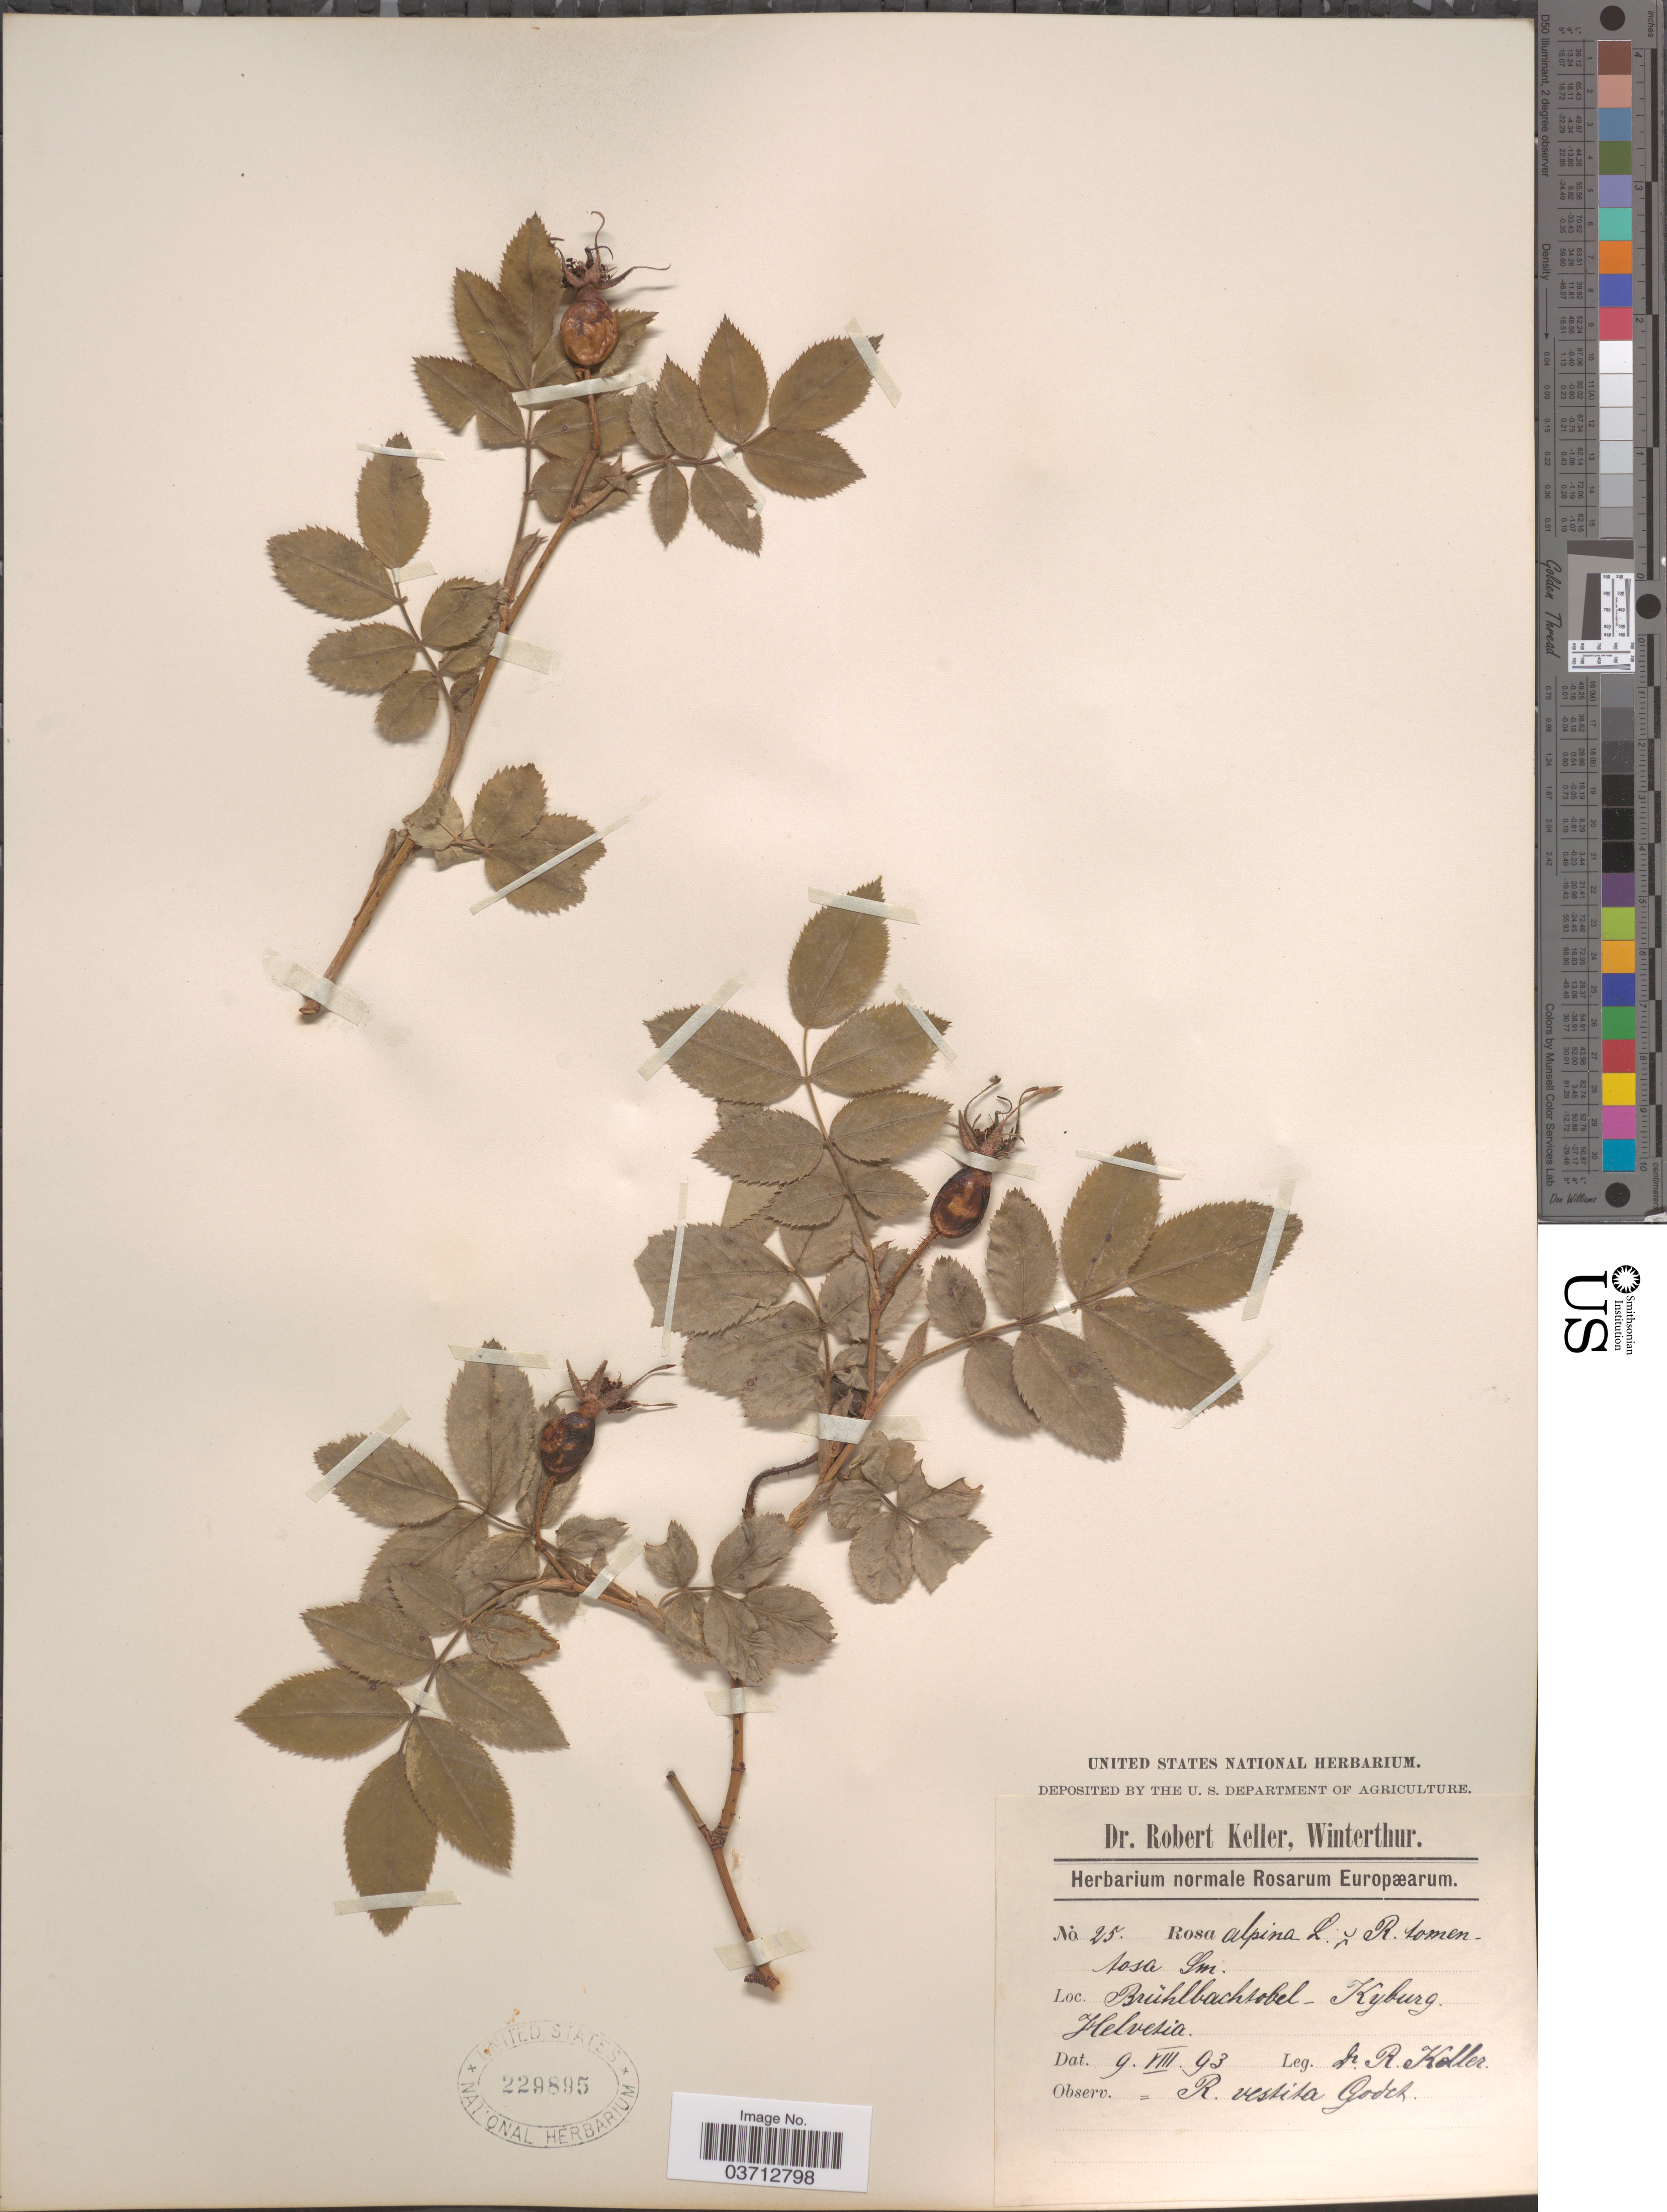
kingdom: Plantae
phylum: Tracheophyta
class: Magnoliopsida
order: Rosales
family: Rosaceae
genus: Rosa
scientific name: Rosa alpina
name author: L.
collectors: R. Keller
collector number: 25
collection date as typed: Transcribed d/m/y: 9/8/93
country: Switzerland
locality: Brühlbachtobel - Kyburg. Helvetia.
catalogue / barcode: US 229895